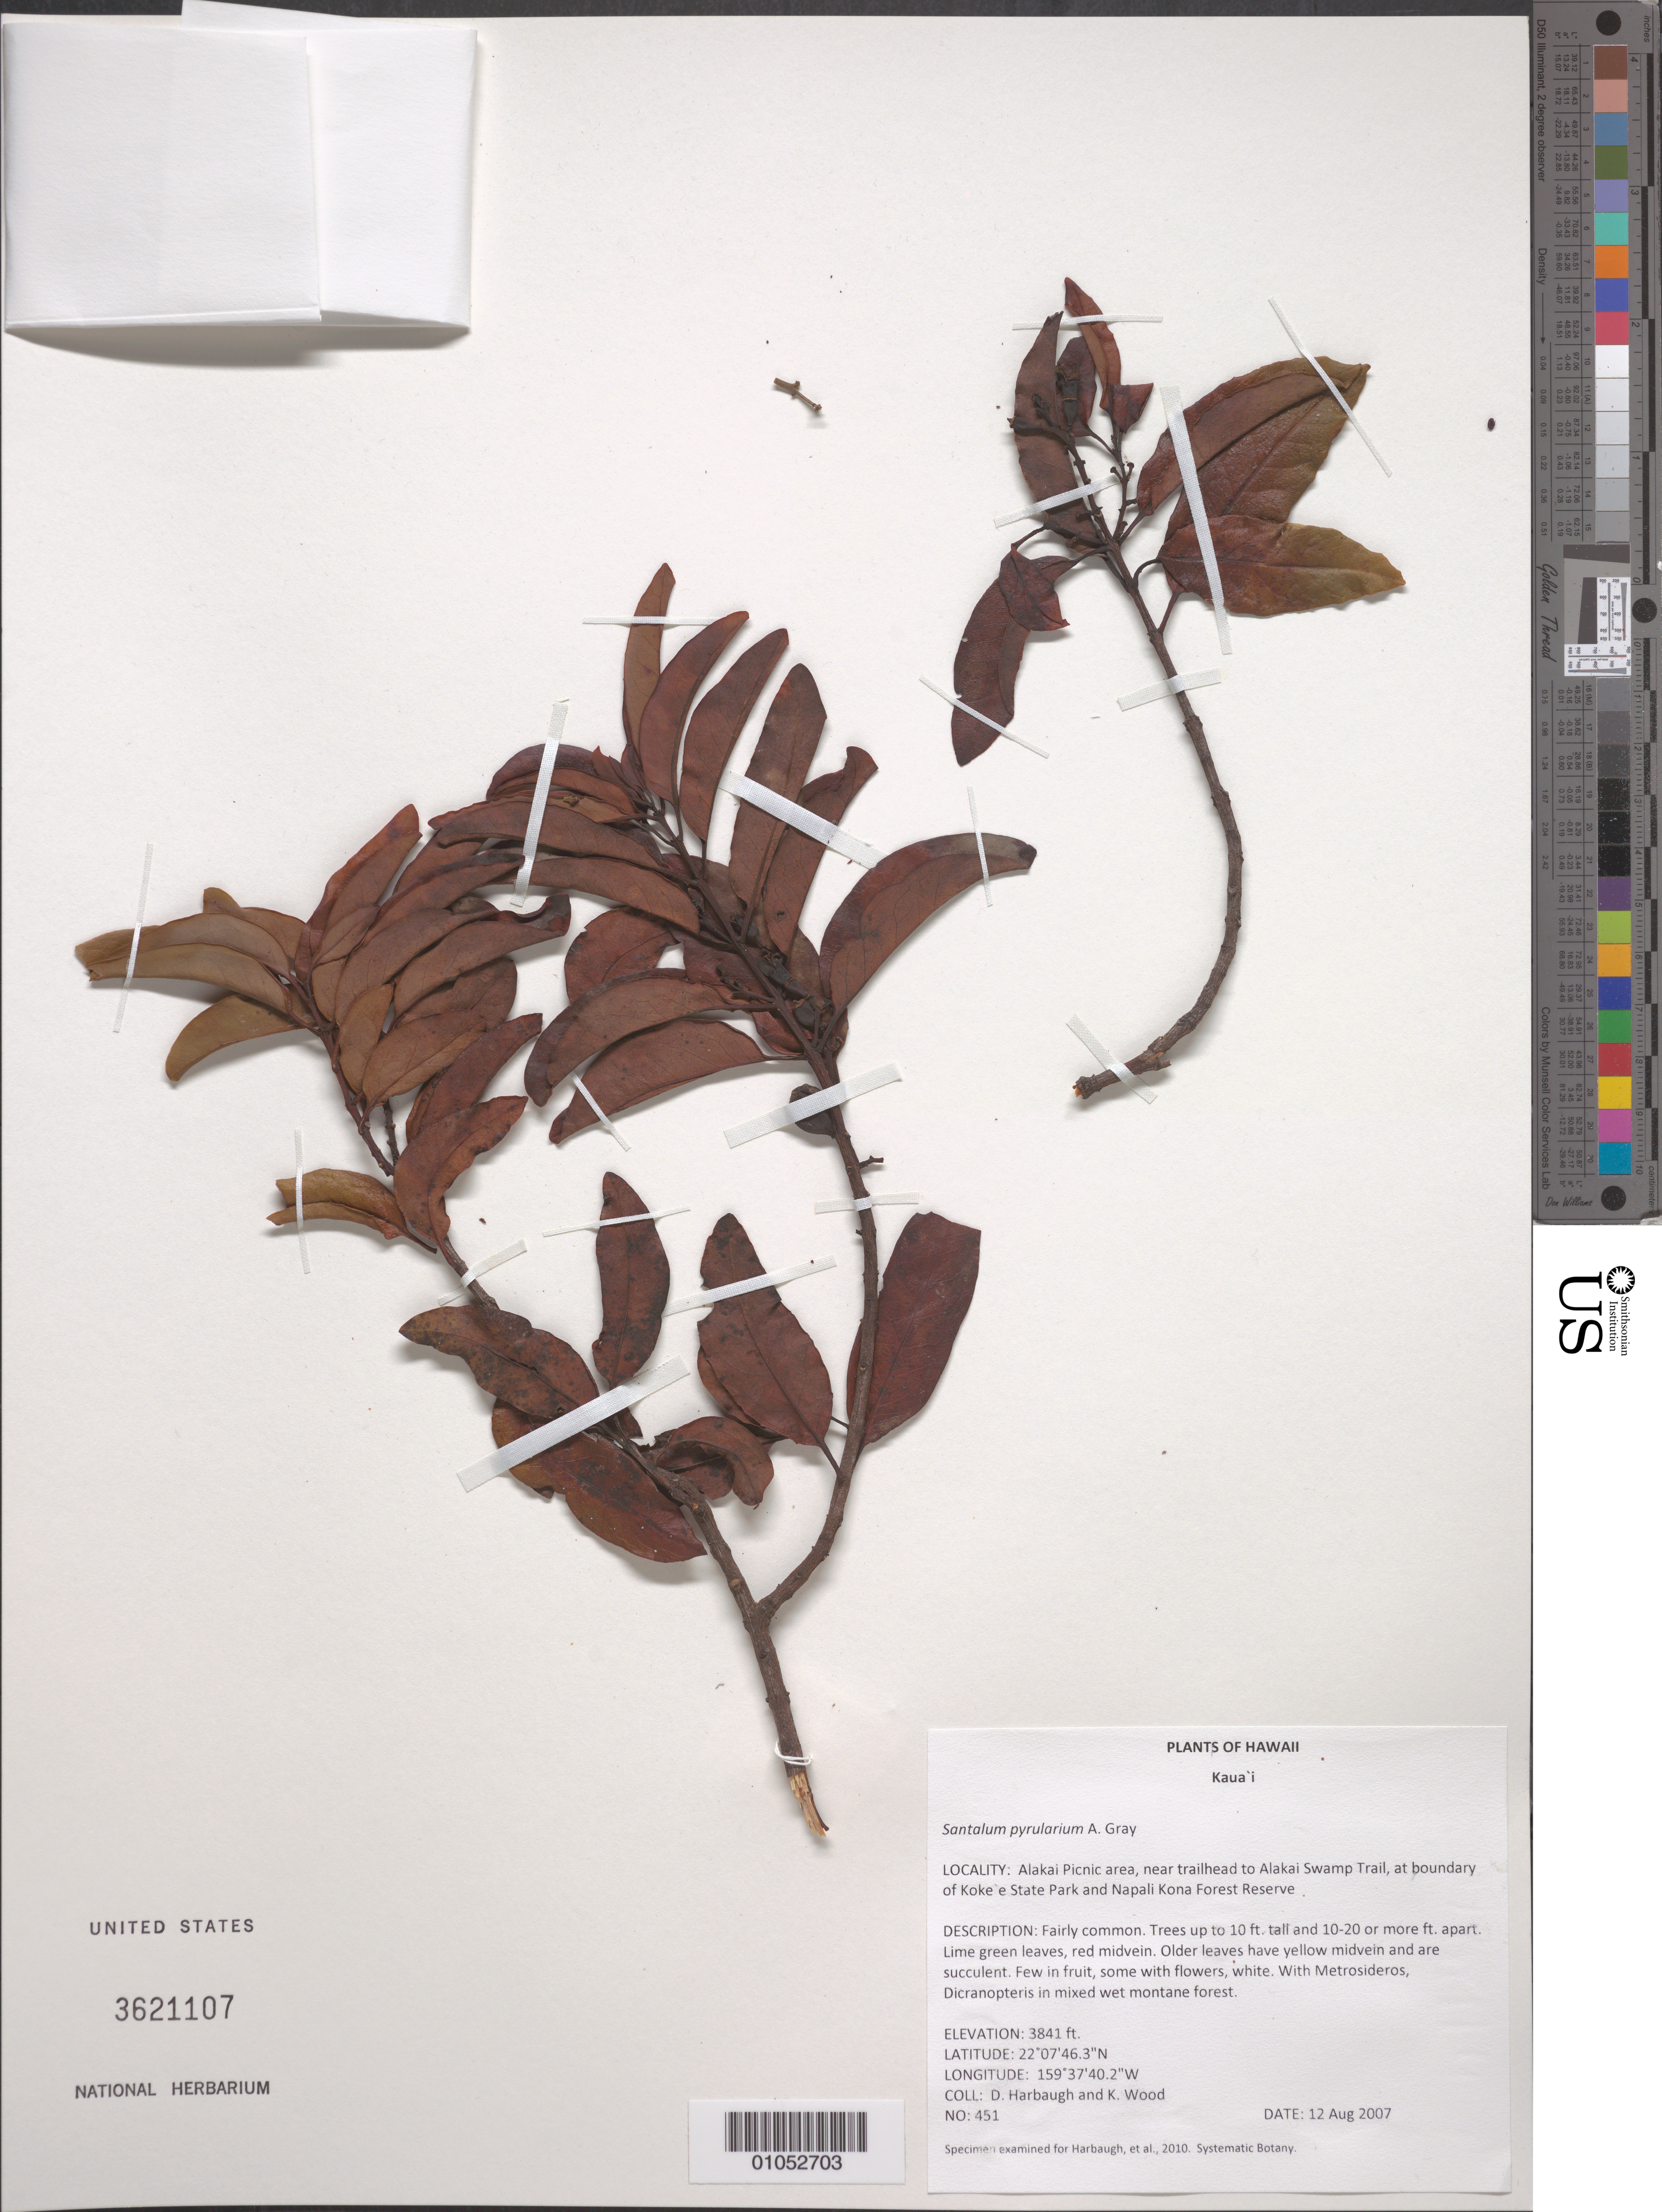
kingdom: Plantae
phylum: Tracheophyta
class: Magnoliopsida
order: Santalales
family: Santalaceae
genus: Santalum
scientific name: Santalum pyrularium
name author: A. Gray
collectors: D. Harbaugh & K. Wood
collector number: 451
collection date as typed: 12 Aug 2007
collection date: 2007-08-12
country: United States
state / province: Hawaii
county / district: Kauai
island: Kaua'i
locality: Alakai Picnic area, near trailhead to Alakai Swamp Trail, at boundary of Kokee State Park and Napali Kona Forest Reserve.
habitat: Mixed wet montane forest.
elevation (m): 1171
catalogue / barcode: US 3621107